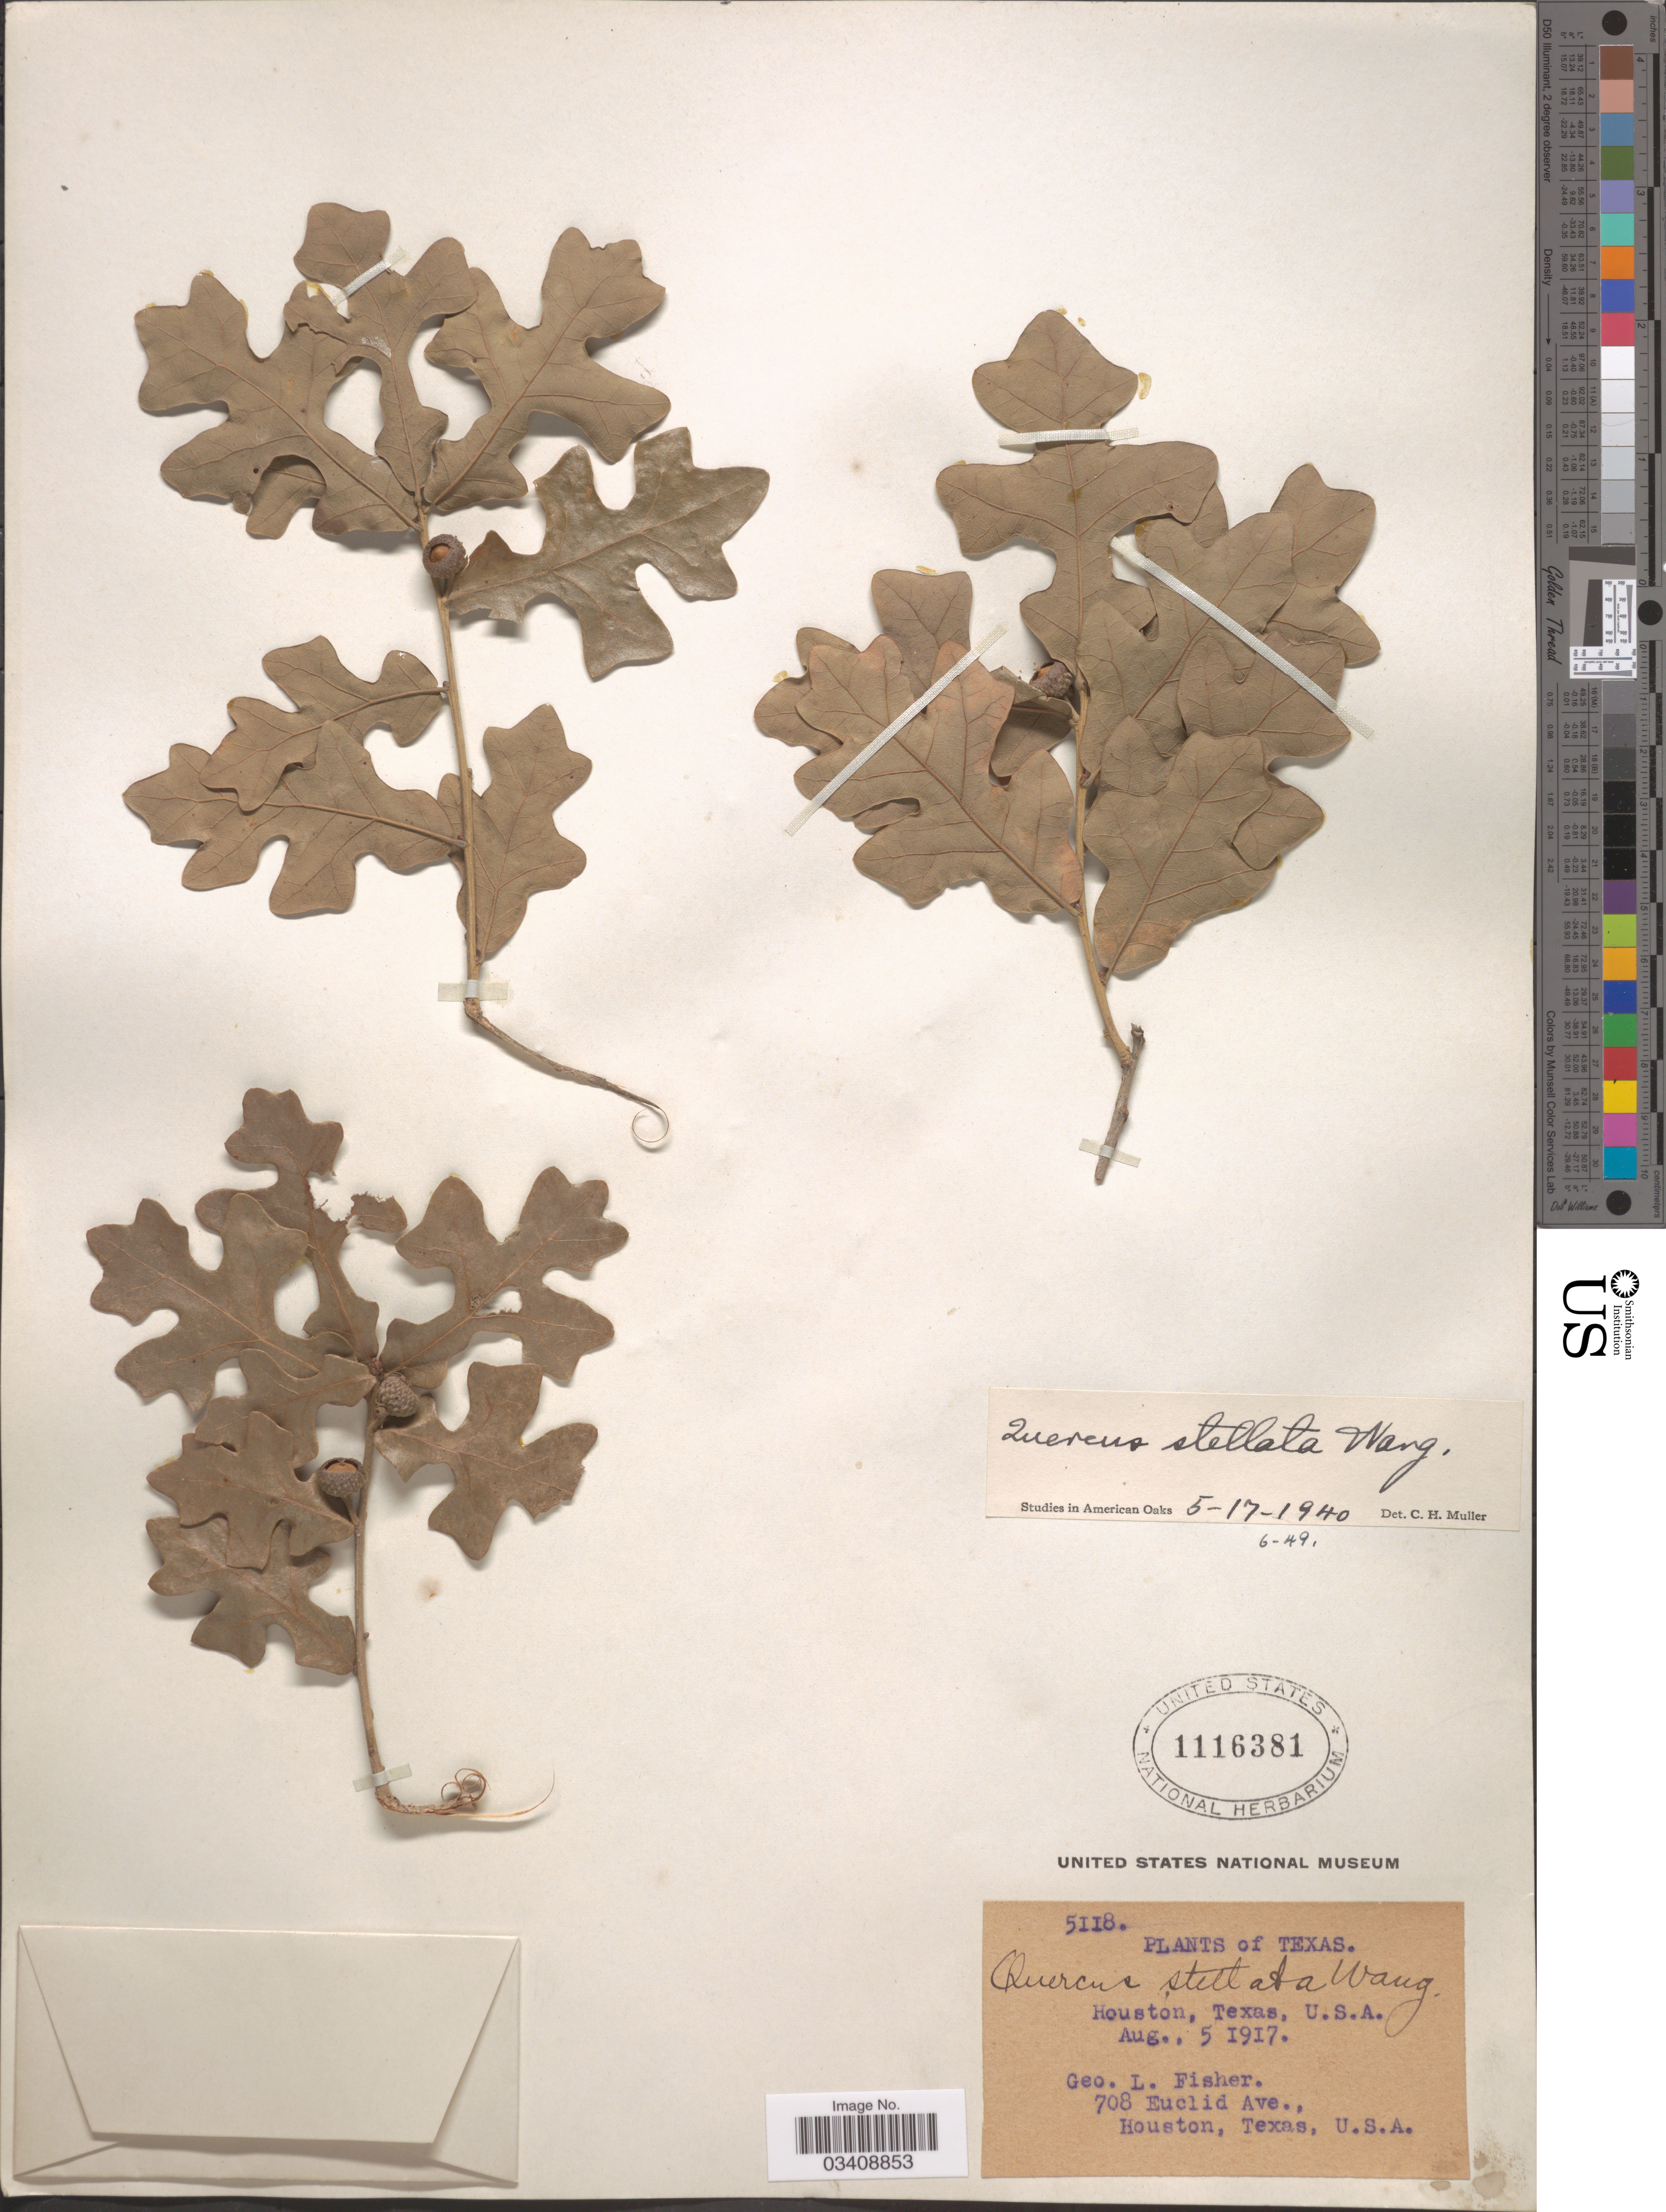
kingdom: Plantae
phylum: Tracheophyta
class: Magnoliopsida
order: Fagales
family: Fagaceae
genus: Quercus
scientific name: Quercus stellata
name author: Wangenh.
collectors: G. L. Fisher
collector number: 5118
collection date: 1917-08-05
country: United States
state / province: Texas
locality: Houston.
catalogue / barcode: US 1116381